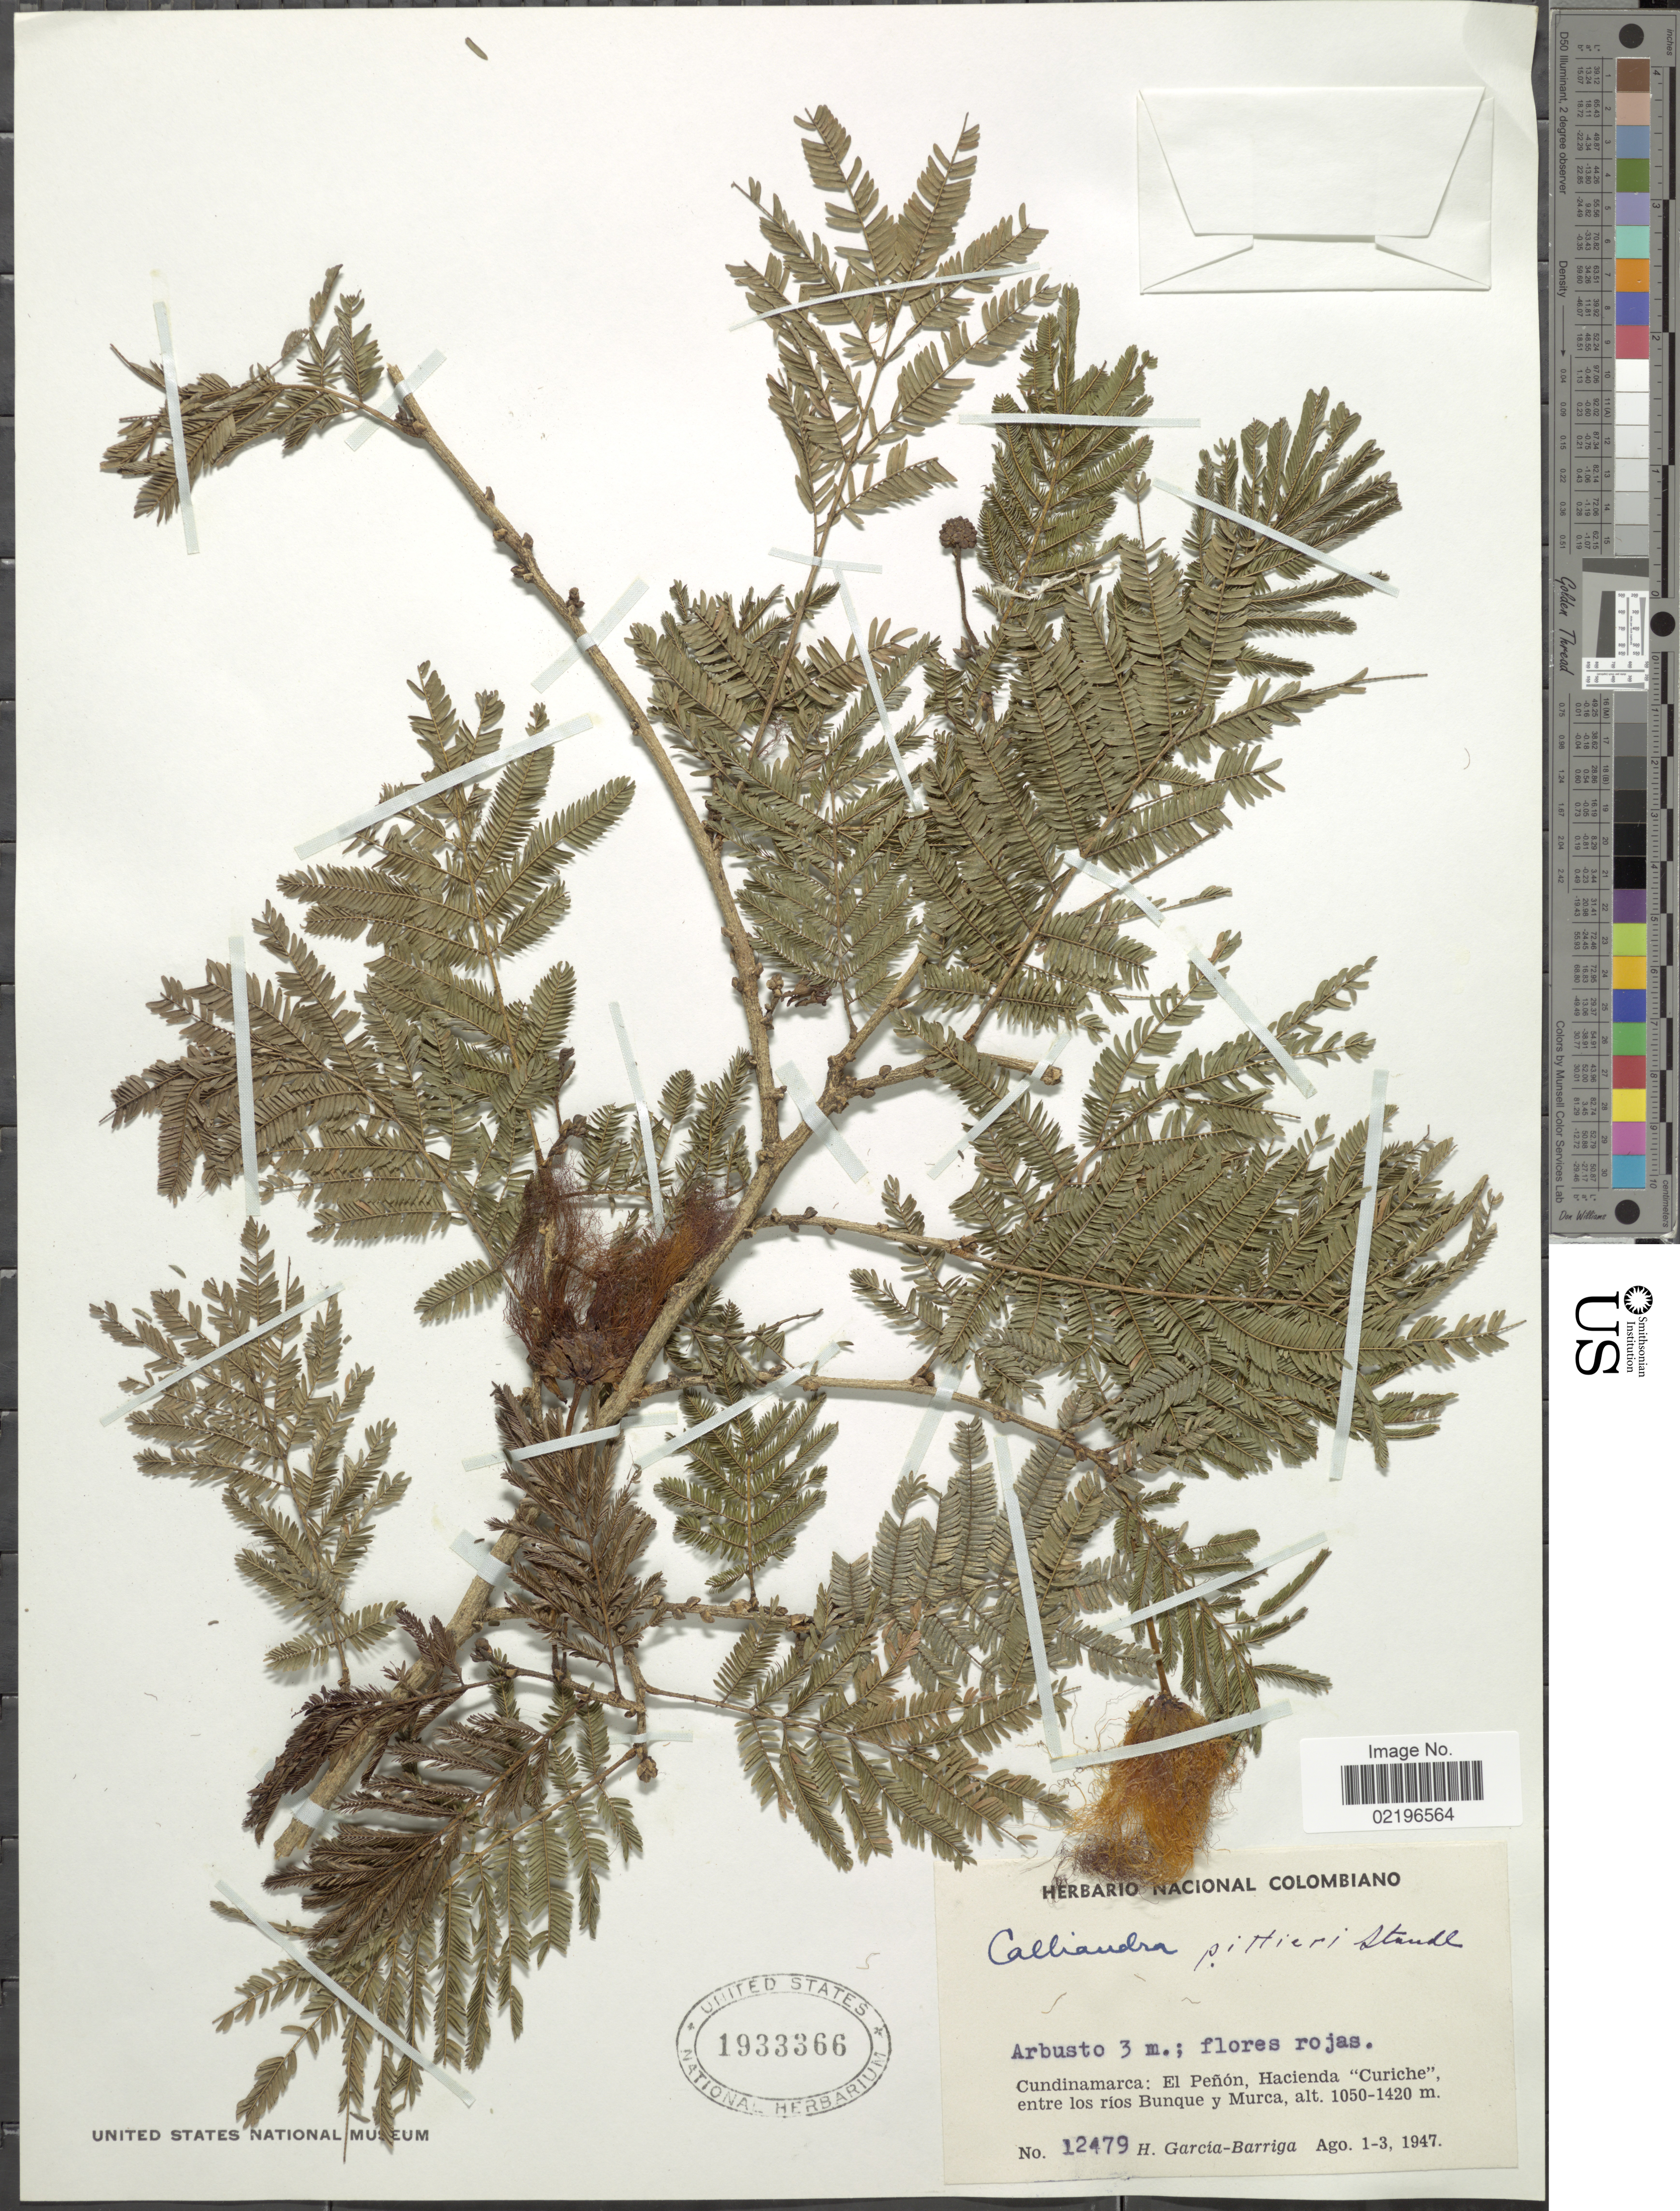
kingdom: Plantae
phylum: Tracheophyta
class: Magnoliopsida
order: Fabales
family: Fabaceae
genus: Calliandra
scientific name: Calliandra pittieri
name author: Standl.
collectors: H. García Barriga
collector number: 12479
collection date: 1947-08-01/1947-08-03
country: Colombia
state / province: Cundinamarca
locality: Cundinamarca: El Penon, Hacienda "Curiche", entre los rios Bunque y Murca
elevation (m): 1050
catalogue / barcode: US 1933366